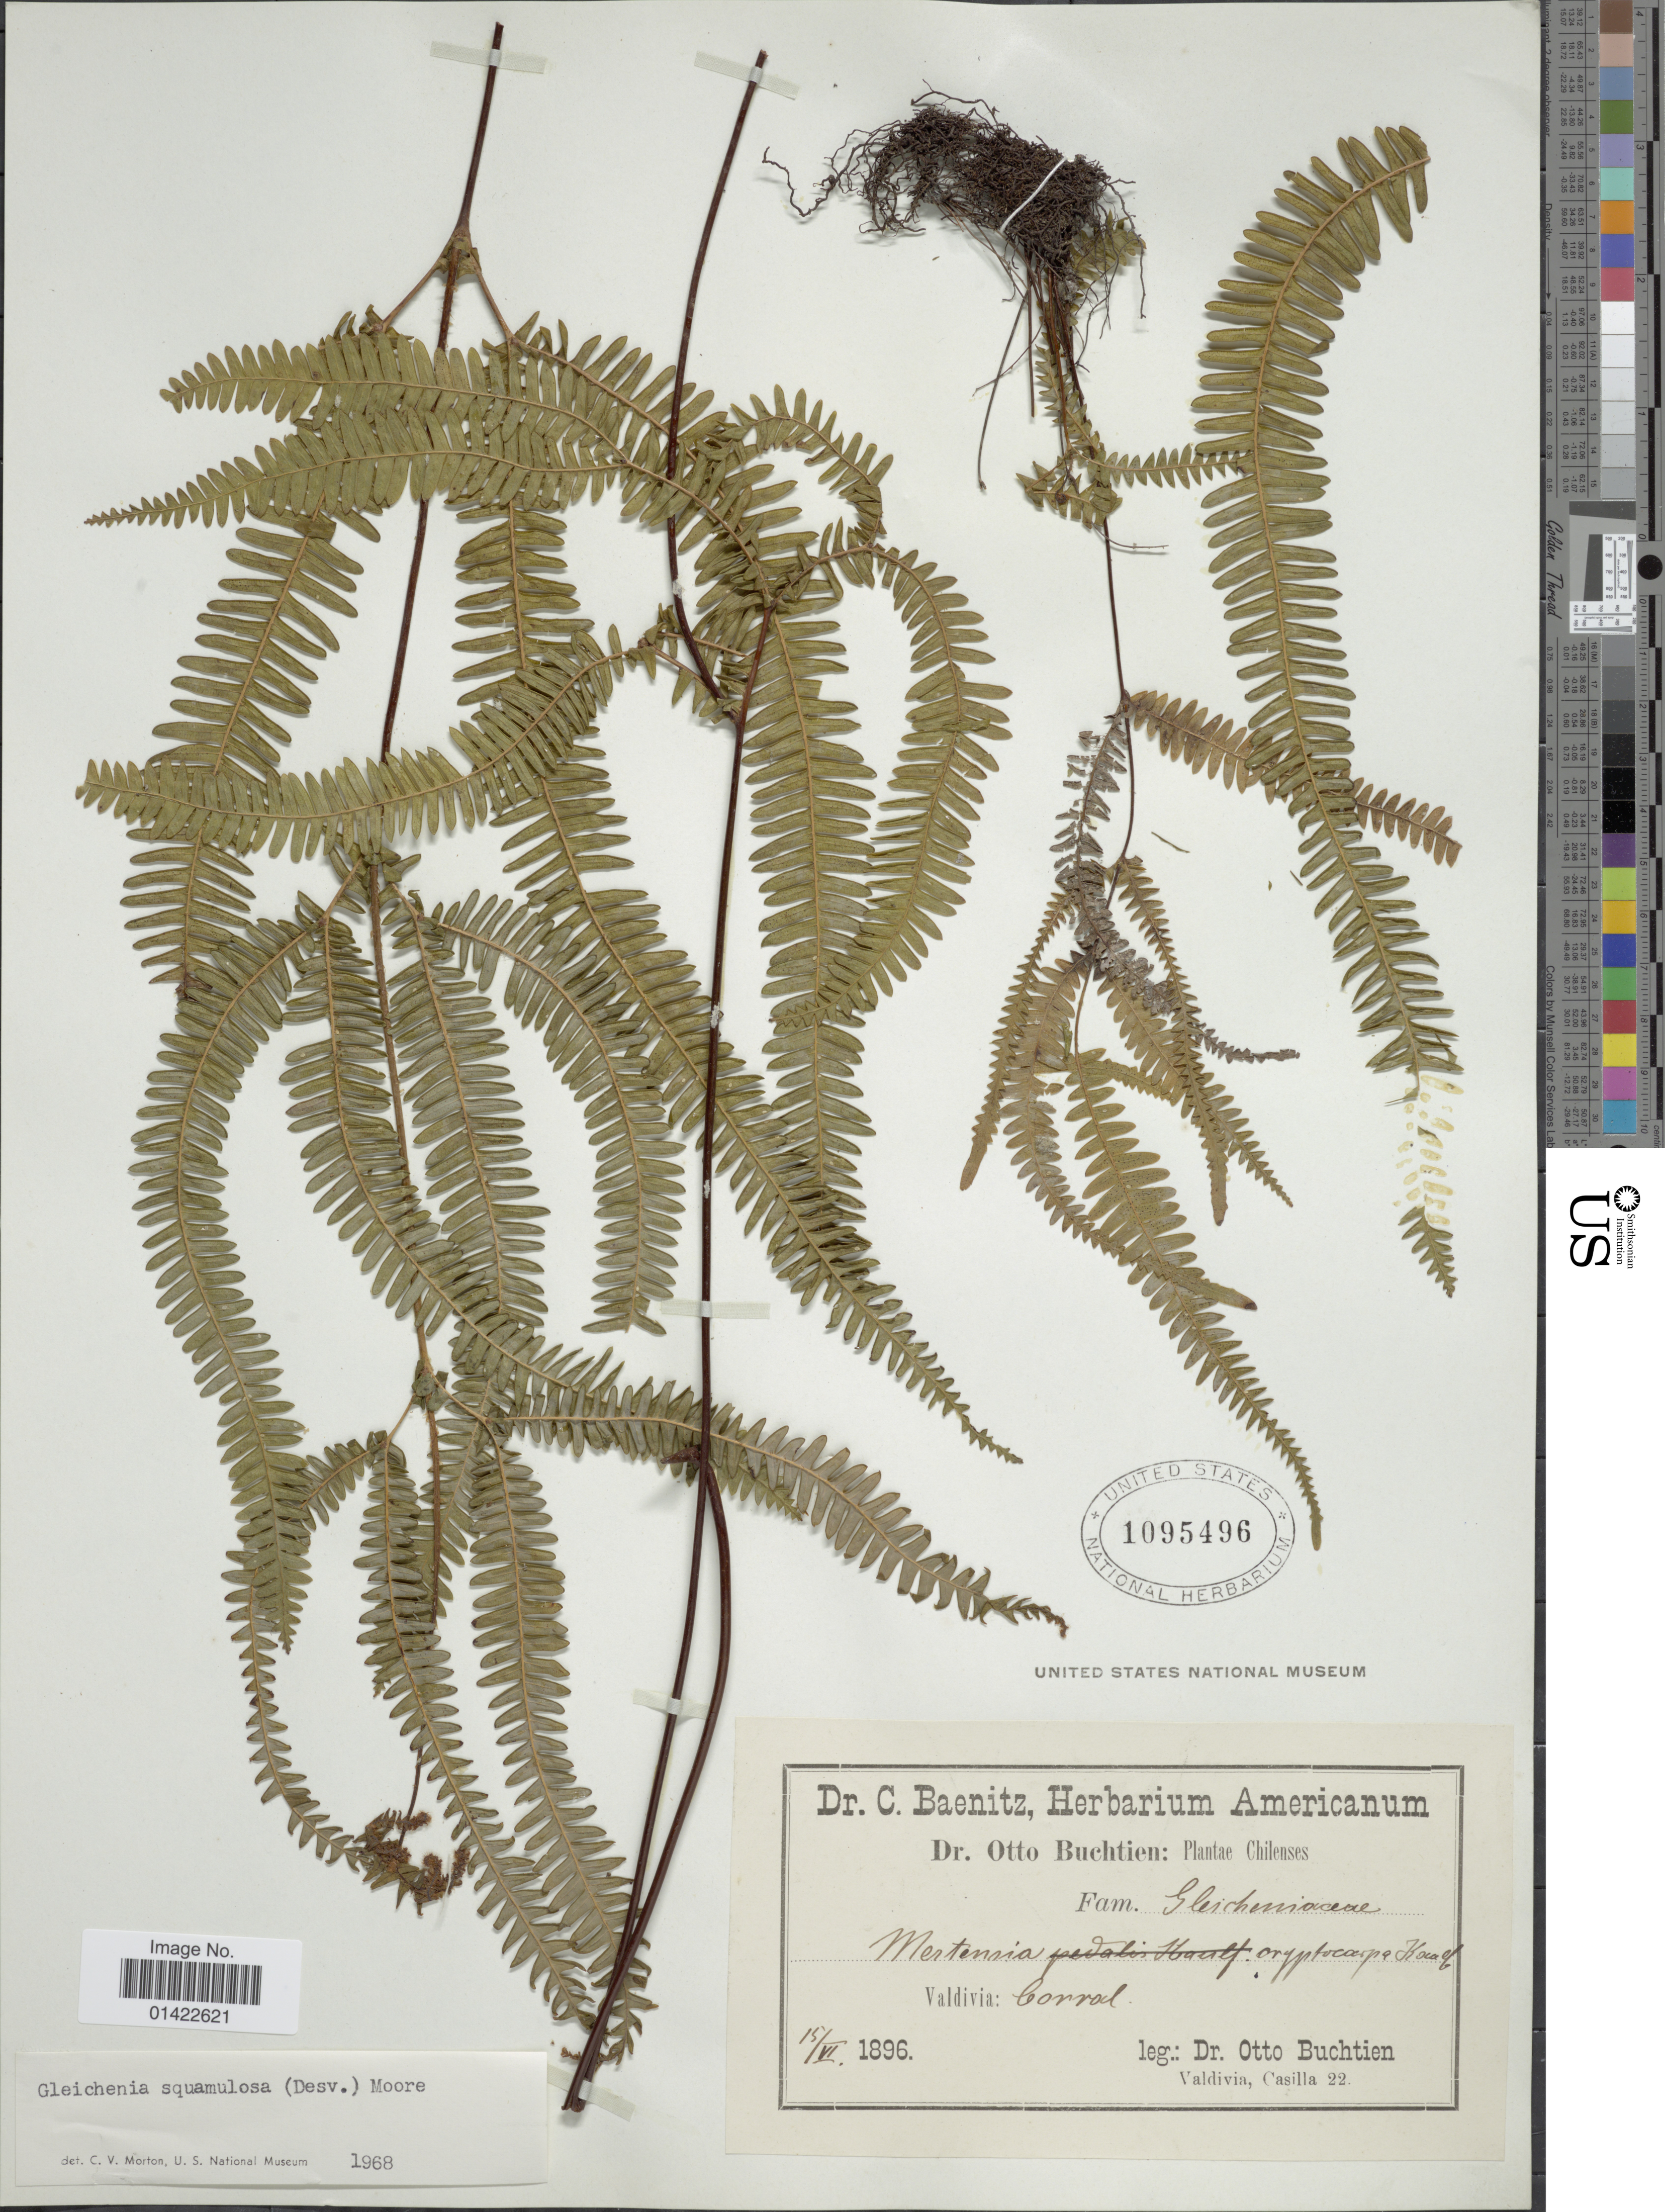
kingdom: Plantae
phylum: Tracheophyta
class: Polypodiopsida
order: Gleicheniales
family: Gleicheniaceae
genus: Sticherus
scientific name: Sticherus squamulosus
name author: (Desv.) Nakai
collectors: O. Buchtien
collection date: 1896-06-15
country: Chile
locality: Valdivia: Corral.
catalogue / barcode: US 1095496